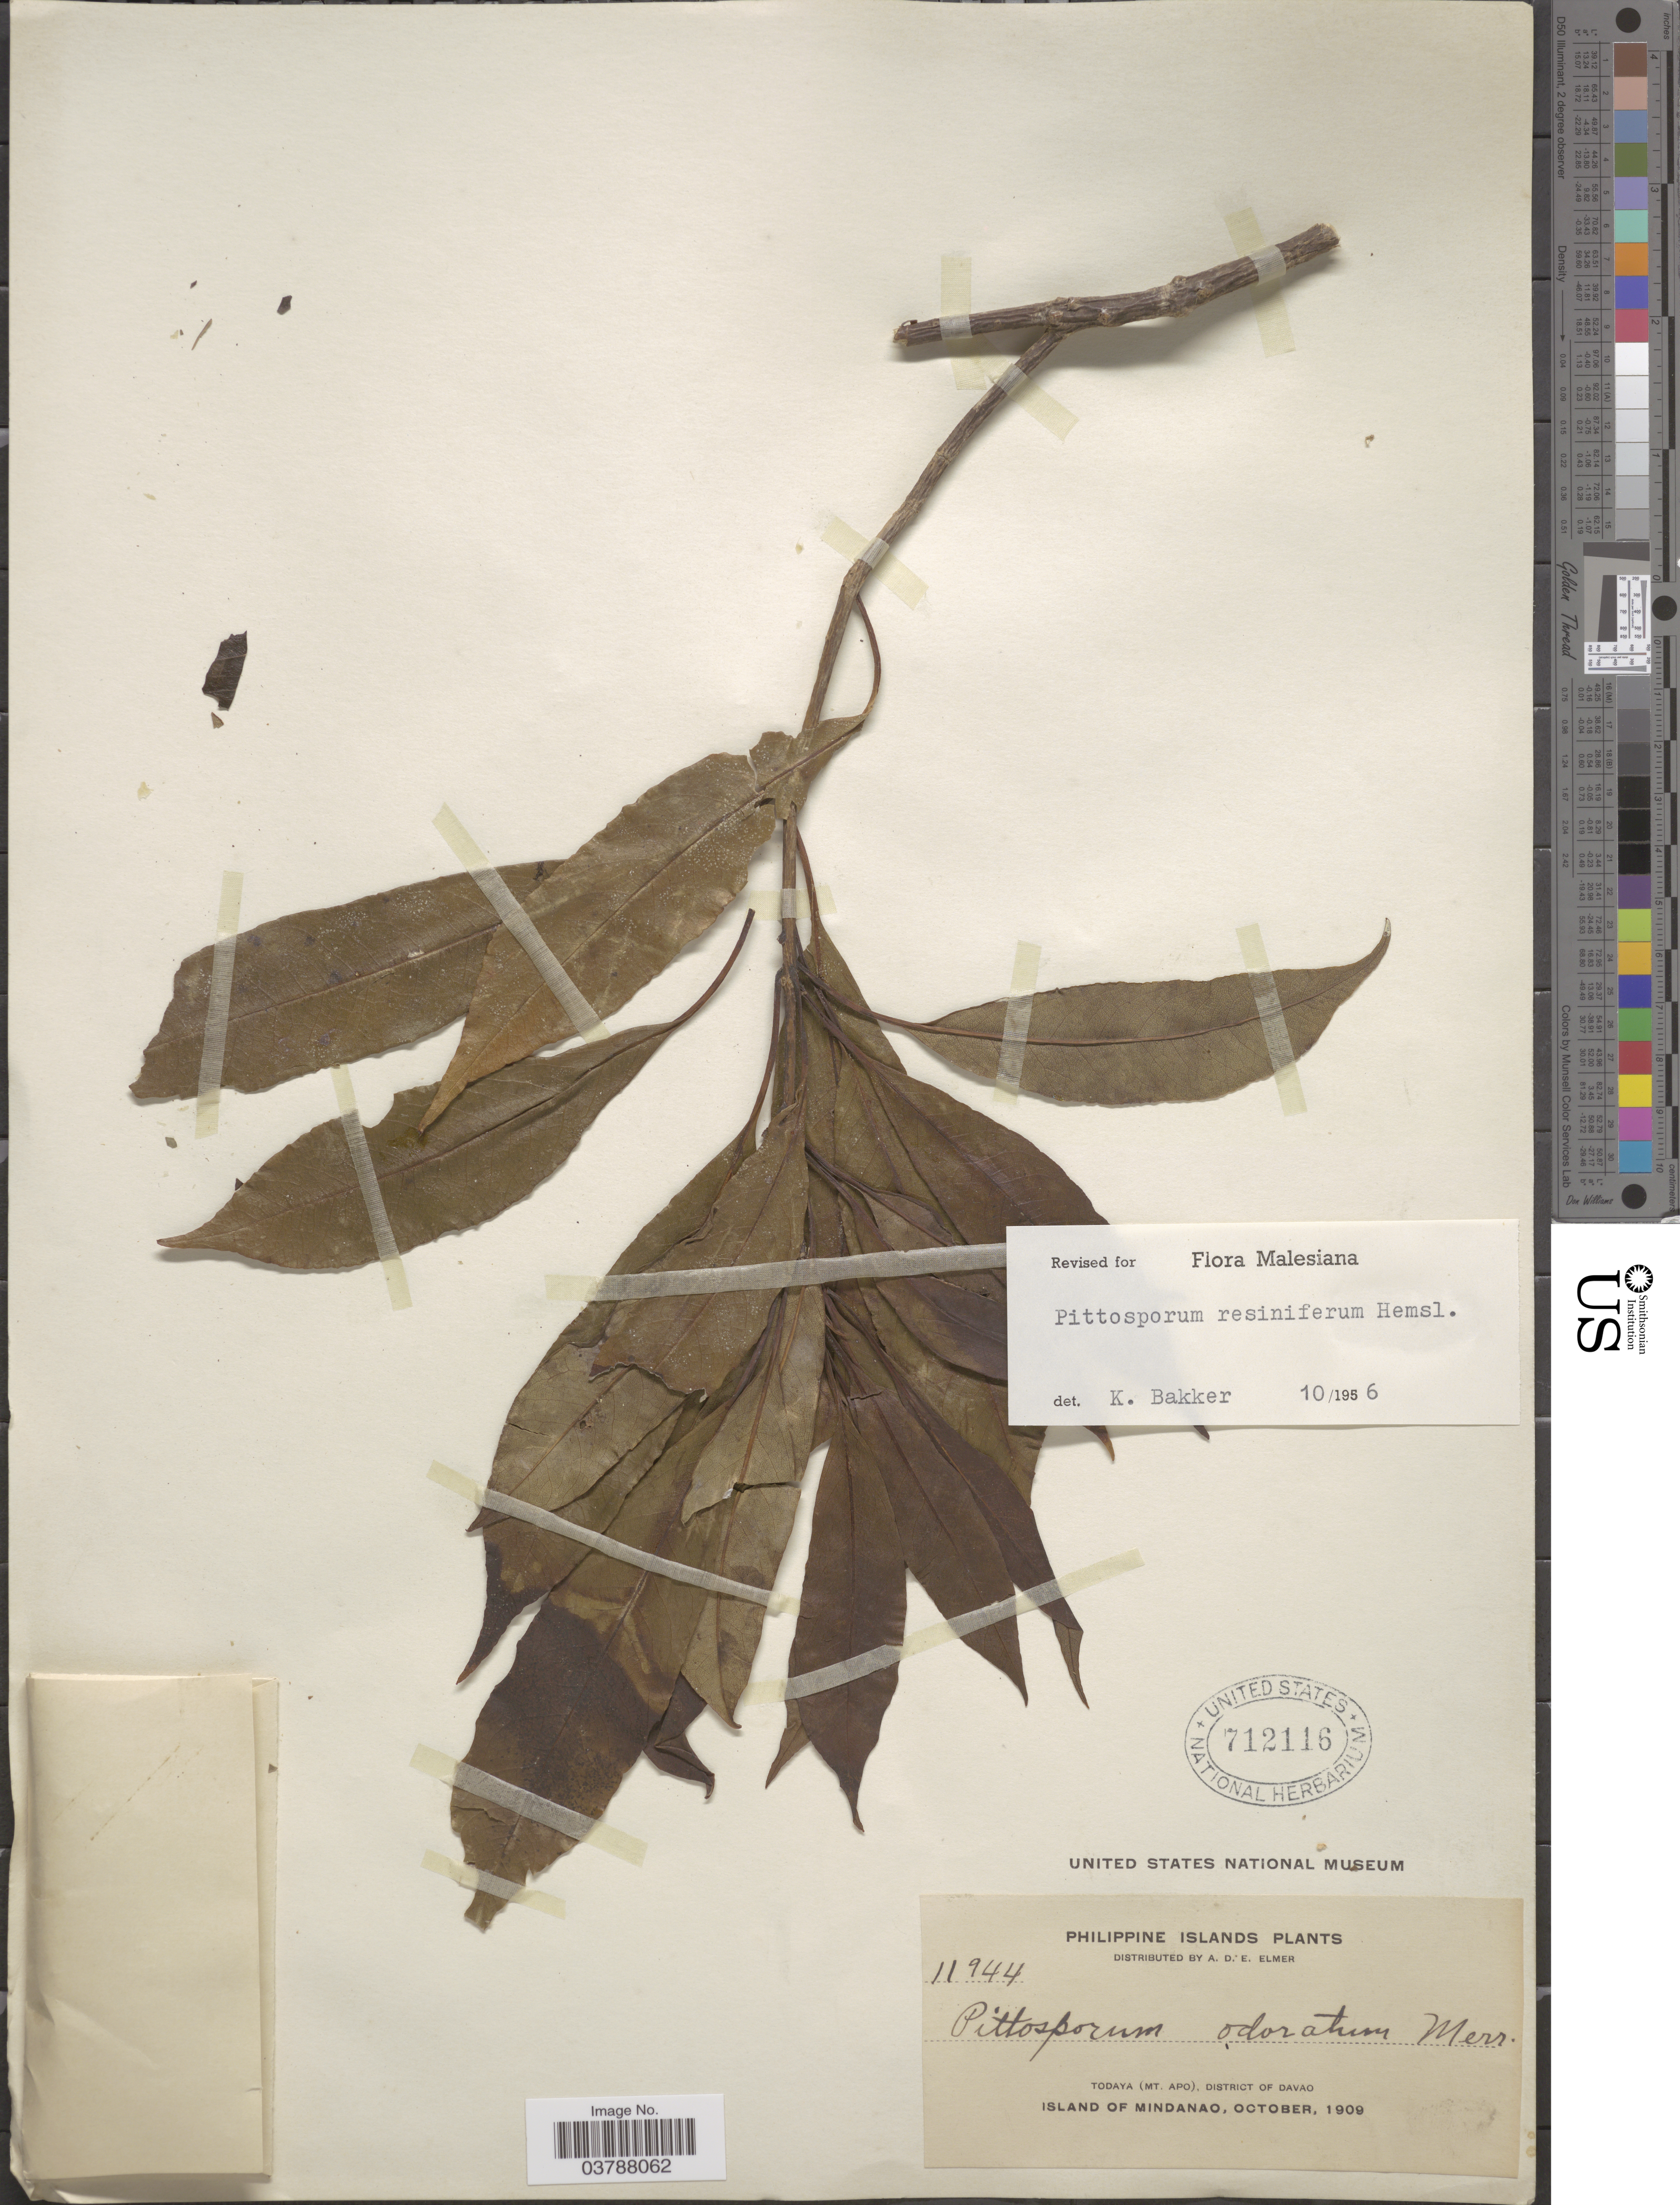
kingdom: Plantae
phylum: Tracheophyta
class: Magnoliopsida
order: Apiales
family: Pittosporaceae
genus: Pittosporum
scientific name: Pittosporum resiniferum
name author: Hemsl.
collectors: A. D. E. Elmer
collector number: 11944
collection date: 1909-10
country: Philippines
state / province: Davao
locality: Philippine Islands. Todaya (Mt. Apo), District Davao, Island of Mindanao.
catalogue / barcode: US 712116